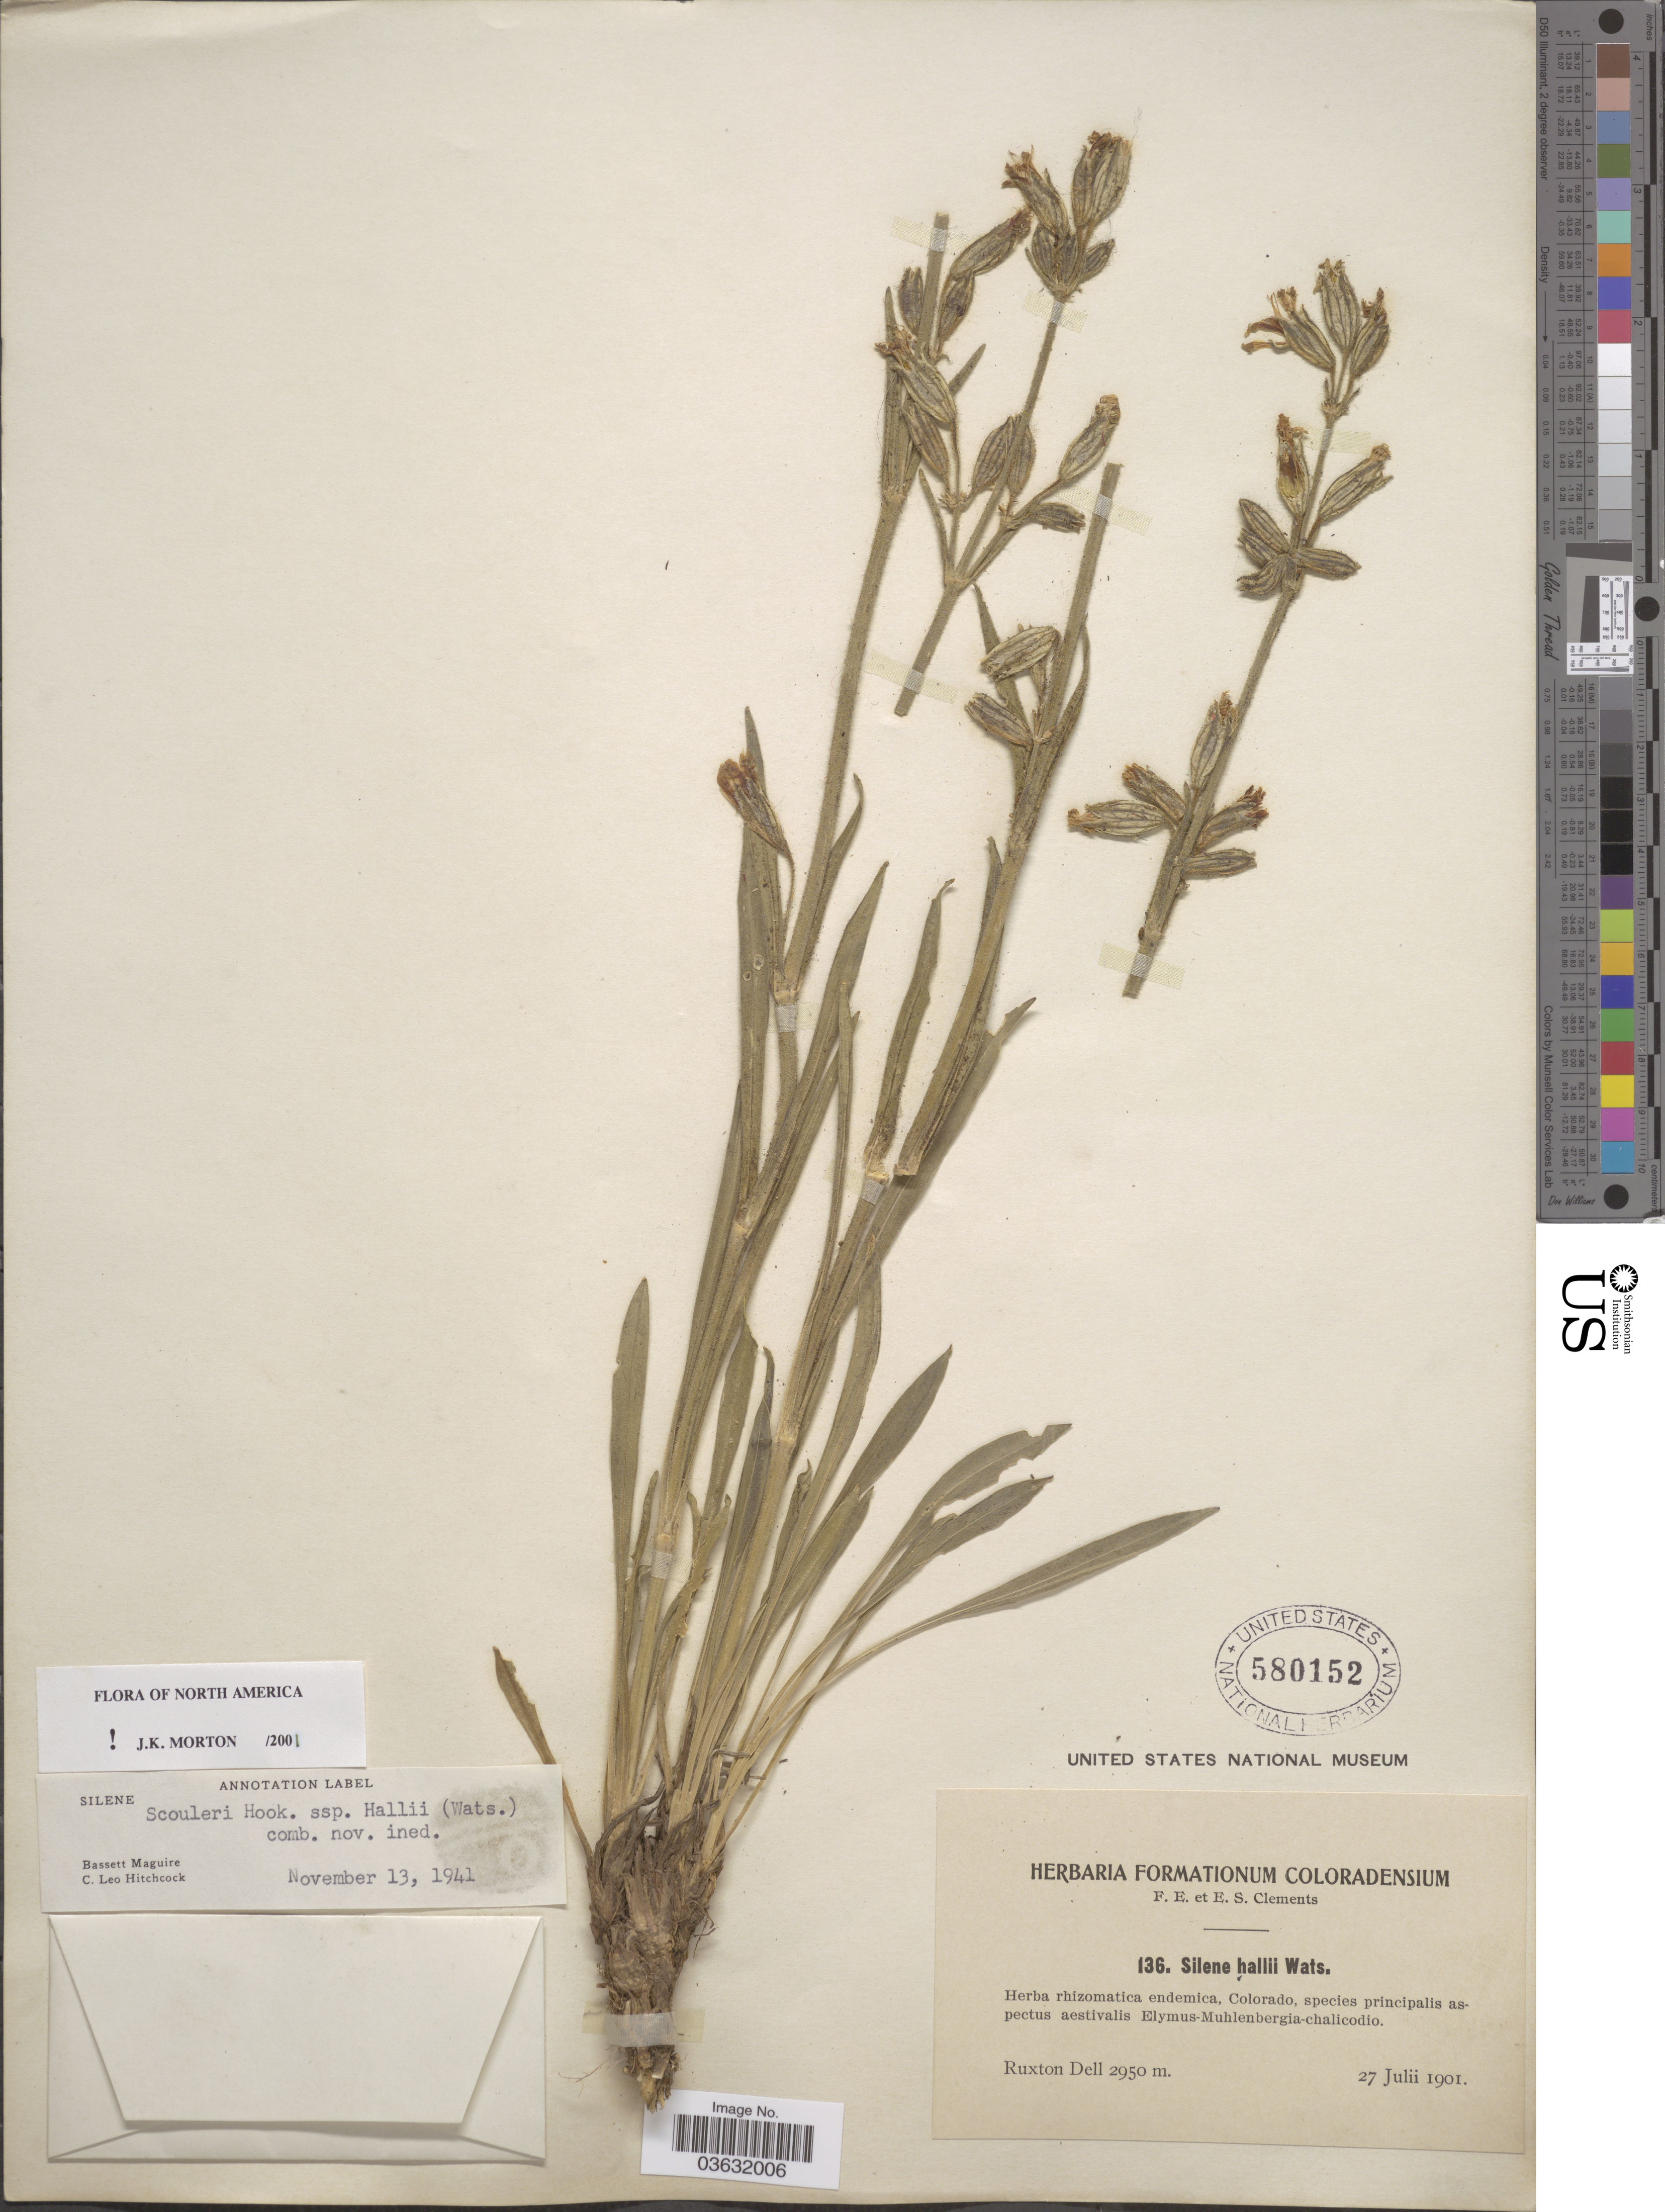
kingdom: Plantae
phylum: Tracheophyta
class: Magnoliopsida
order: Caryophyllales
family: Caryophyllaceae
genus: Silene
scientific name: Silene scouleri subsp. hallii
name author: (S. Watson) C.L. Hitchc. & Maguire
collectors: F. E. Clements & E. S. Clements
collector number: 136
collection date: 1901-07-27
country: United States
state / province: Colorado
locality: Herba rhizomatica endemica, Colorado. Ruxton Dell.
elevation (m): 2950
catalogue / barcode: US 580152